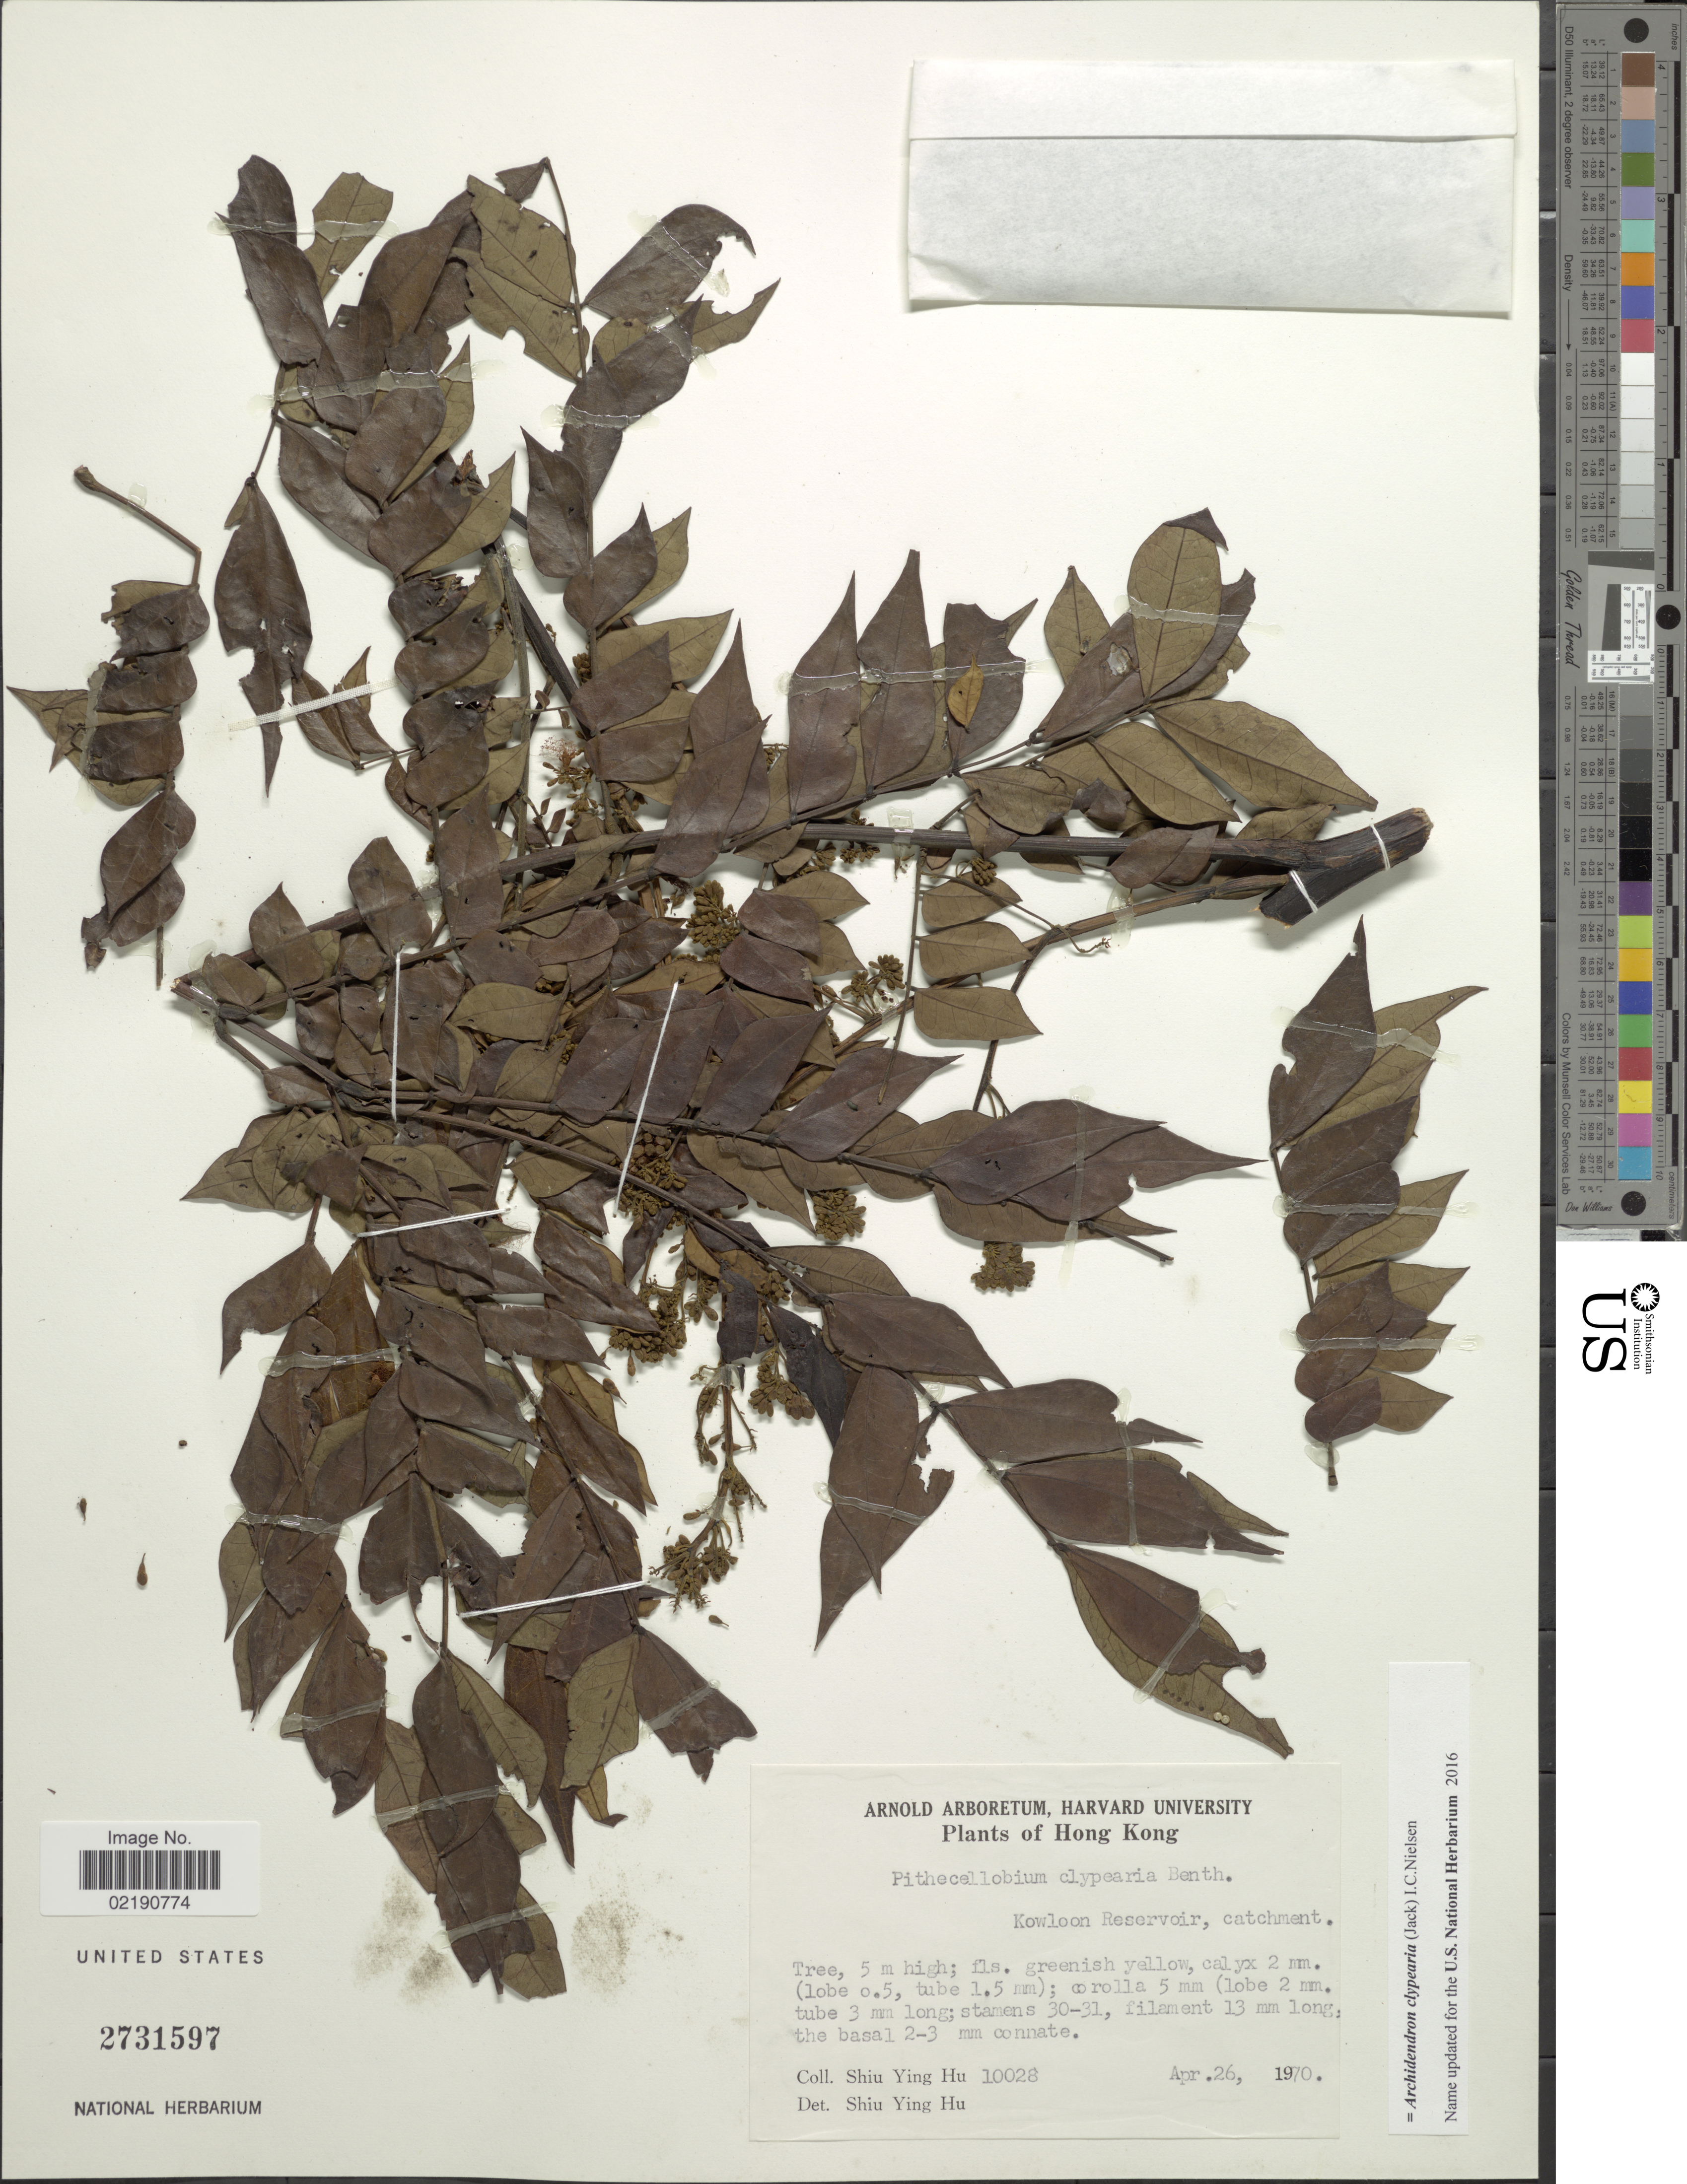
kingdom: Plantae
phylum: Tracheophyta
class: Magnoliopsida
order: Fabales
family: Fabaceae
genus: Archidendron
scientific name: Archidendron clypearia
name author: (Jack) I.C. Nielsen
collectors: S. Y. Hu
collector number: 10028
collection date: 1970-04-26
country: China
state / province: Hong Kong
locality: Kowloon Reservoir, catchment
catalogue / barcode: US 2731597